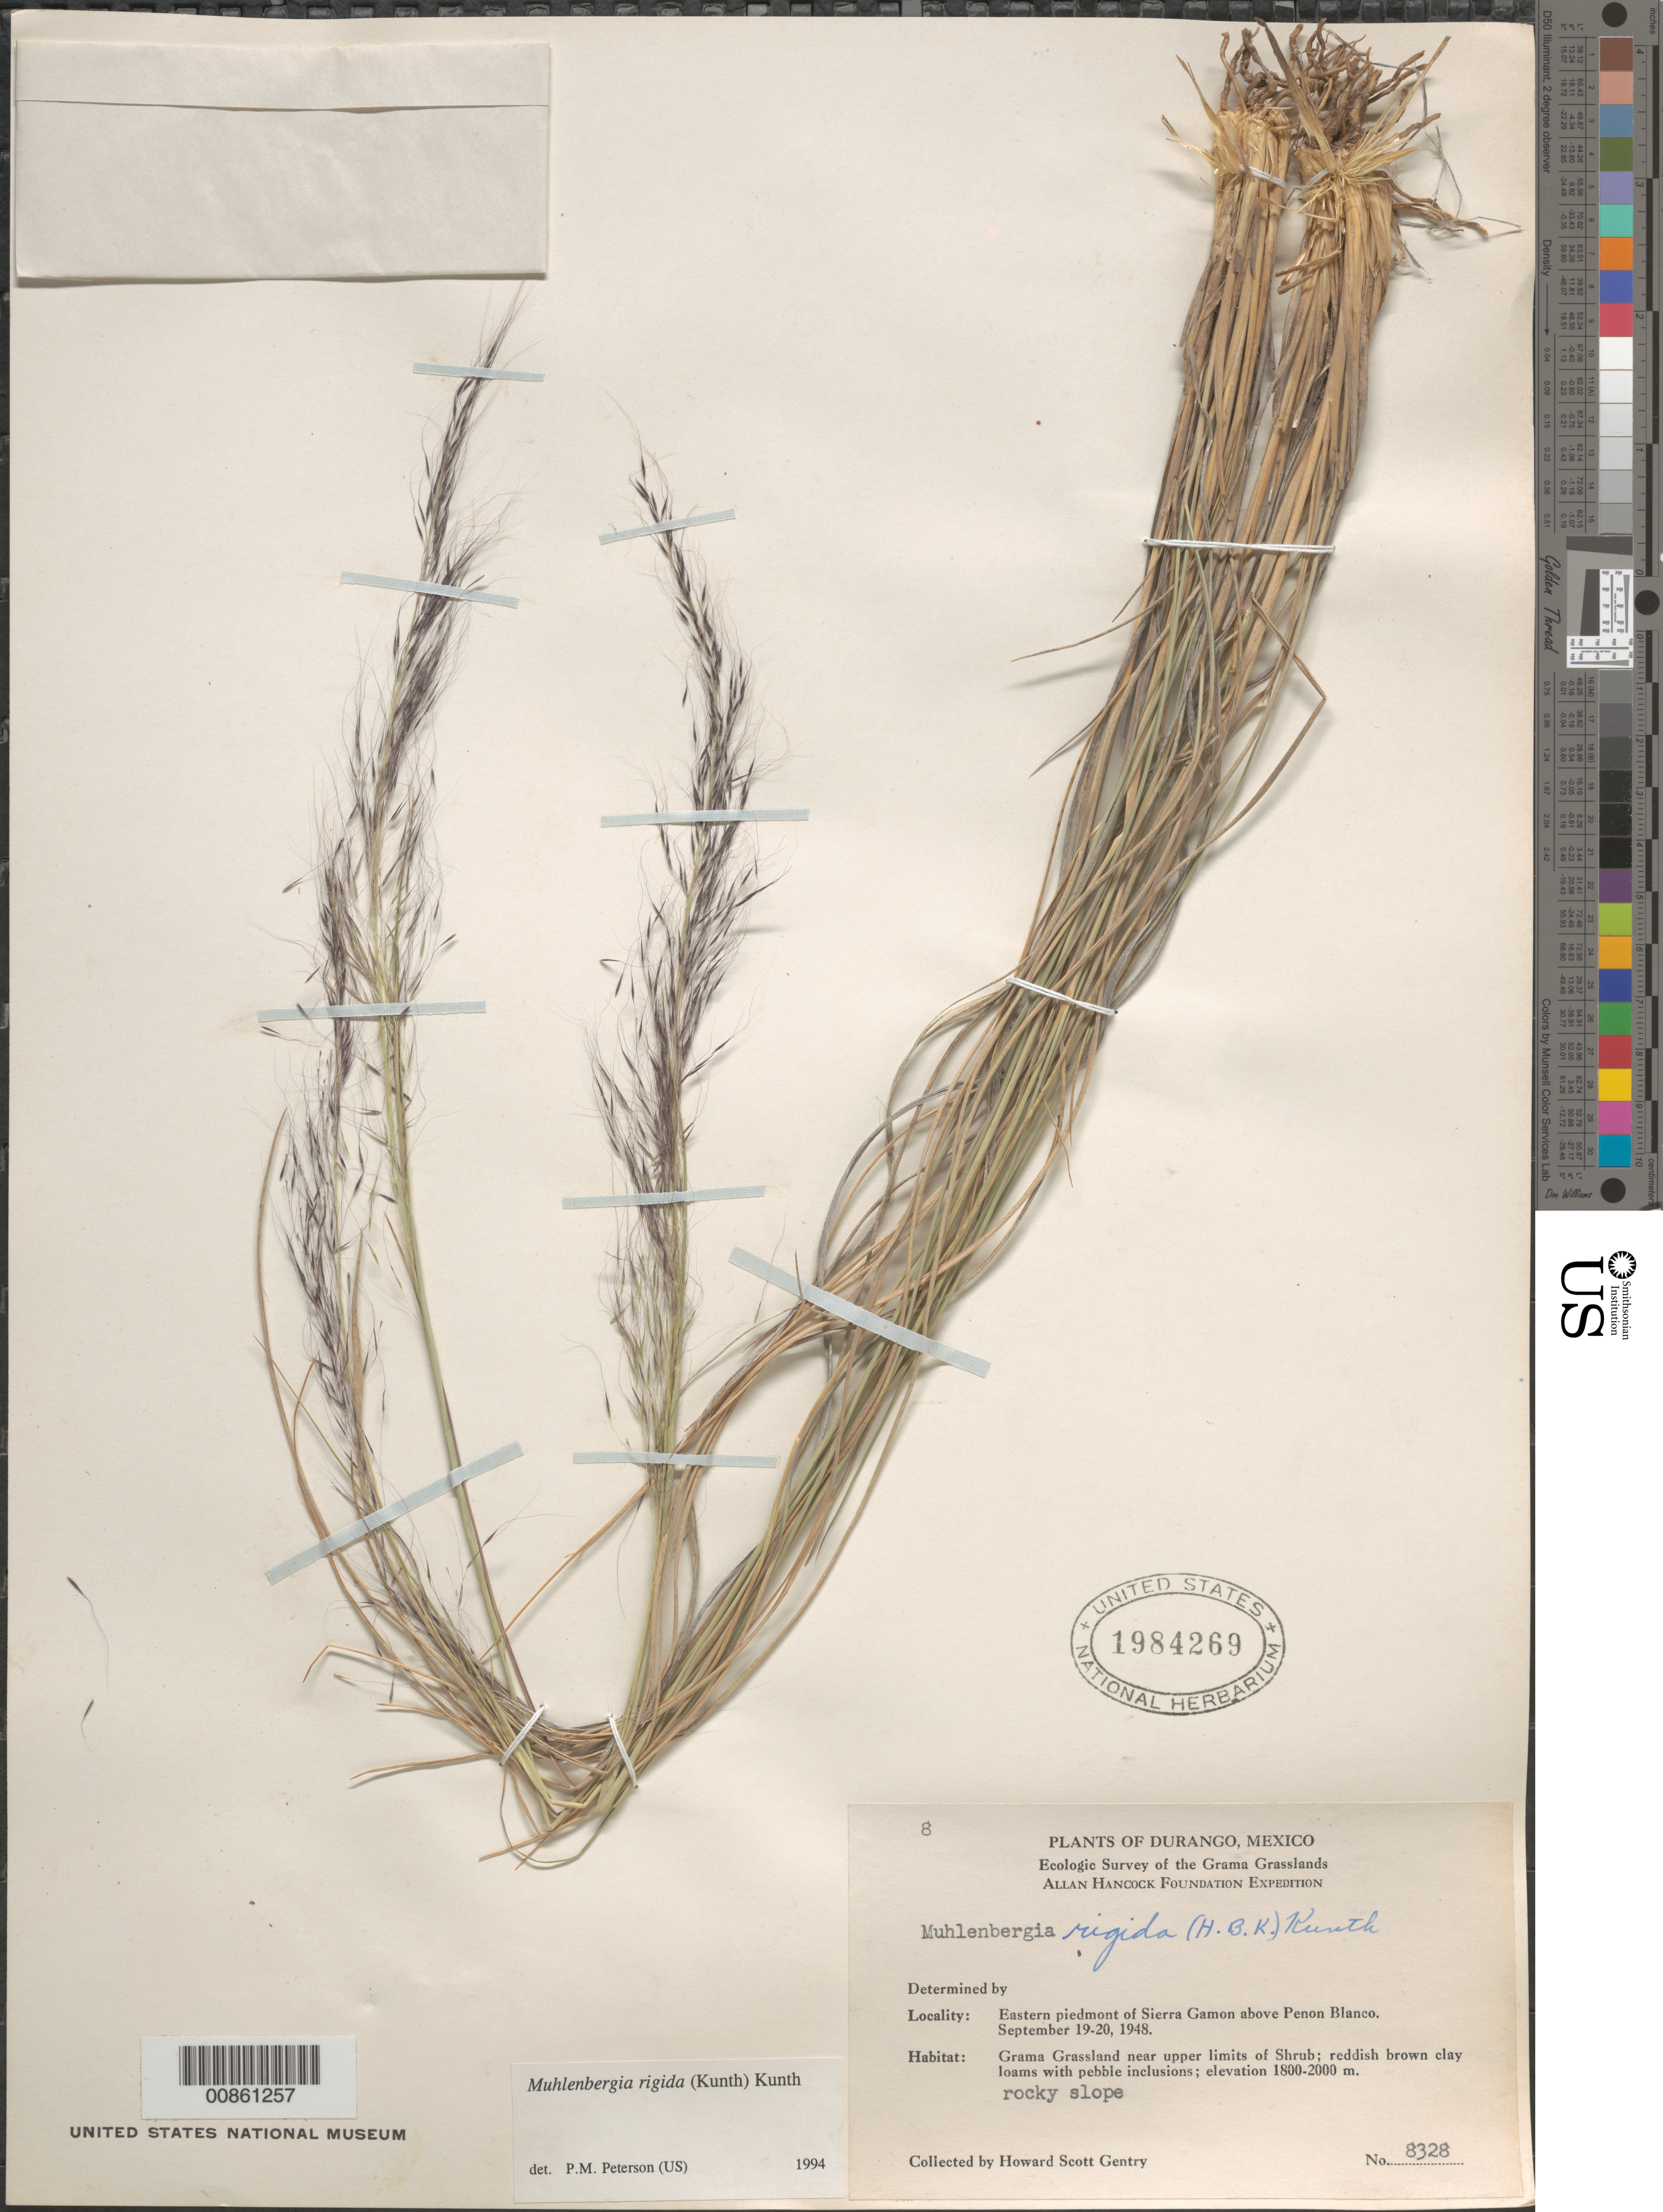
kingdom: Plantae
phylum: Tracheophyta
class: Liliopsida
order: Poales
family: Poaceae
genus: Muhlenbergia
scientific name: Muhlenbergia rigida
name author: (Kunth) Kunth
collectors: H. S. Gentry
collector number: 8328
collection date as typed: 19 Sep 1948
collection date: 1948-09-19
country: Mexico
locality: Eastern piedmont of Sierra Gamon, above Penion Blanco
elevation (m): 2000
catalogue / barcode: US 1984269